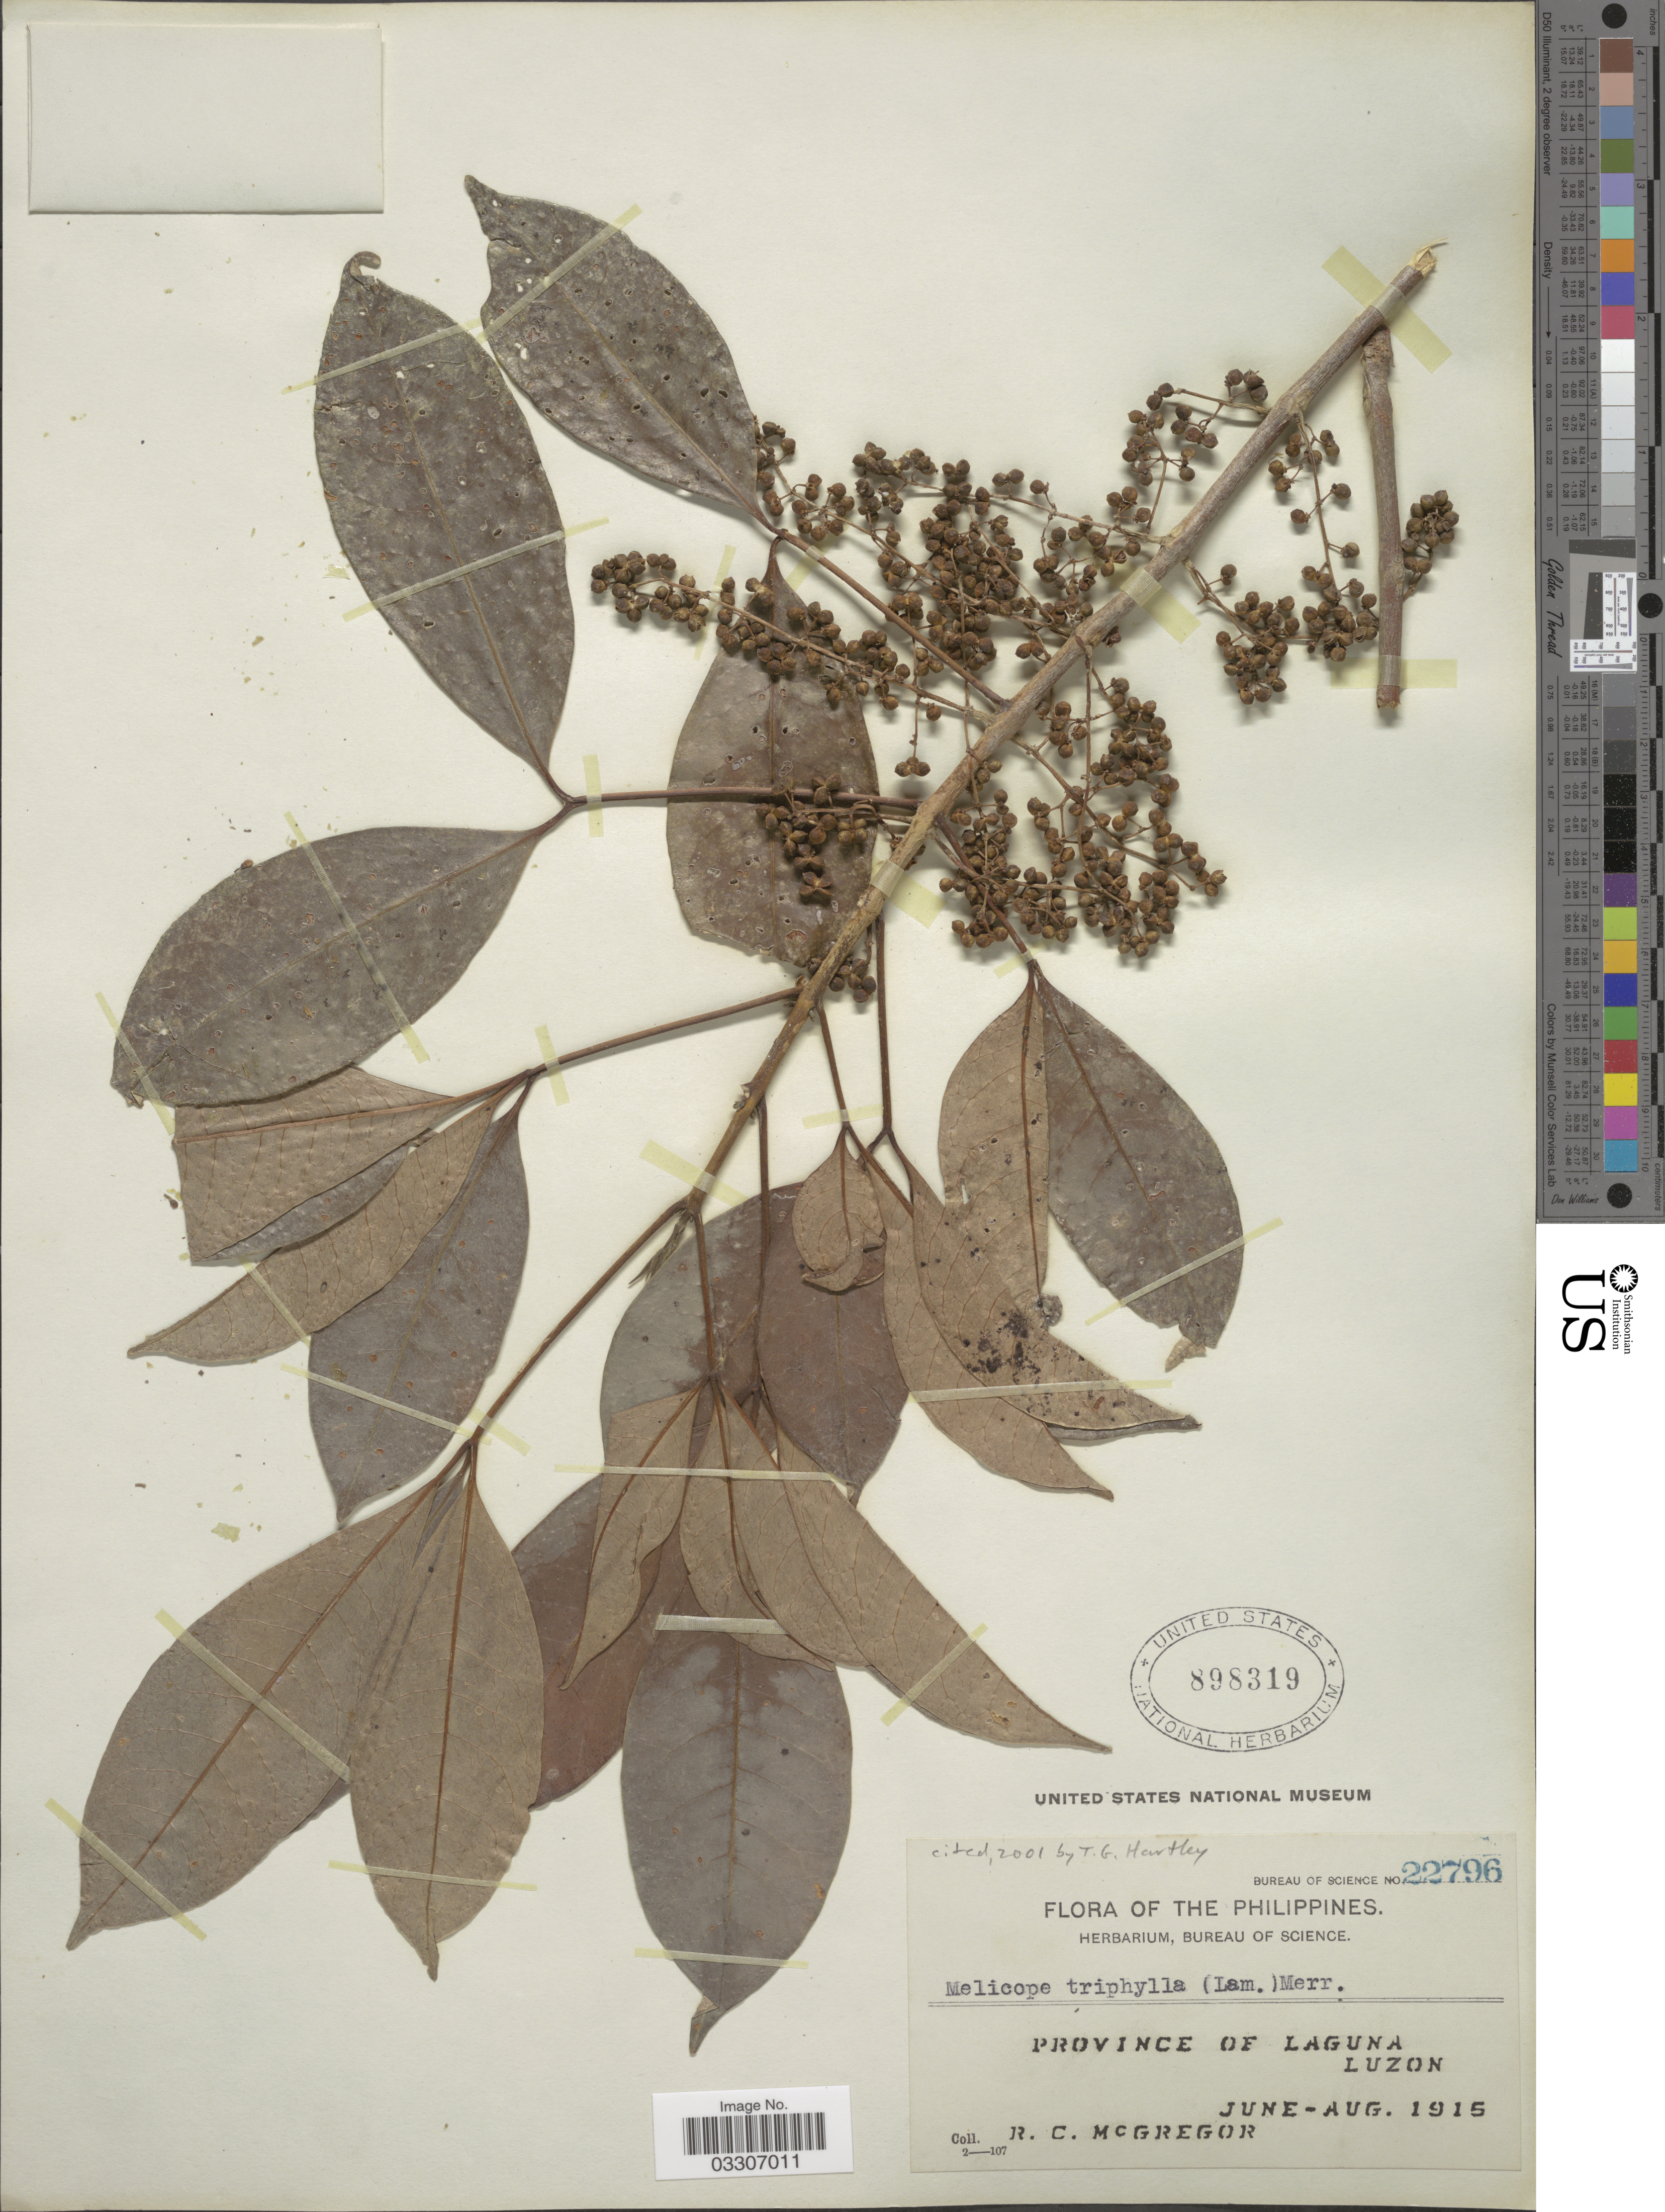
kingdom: Plantae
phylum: Tracheophyta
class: Magnoliopsida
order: Sapindales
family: Rutaceae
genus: Melicope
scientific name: Melicope triphylla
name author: (Lam.) Merr.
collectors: R. C. McGregor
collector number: Bureau of Science 22796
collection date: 1915-06/1915-08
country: Philippines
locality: Province of Laguna, Luzon.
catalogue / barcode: US 898319